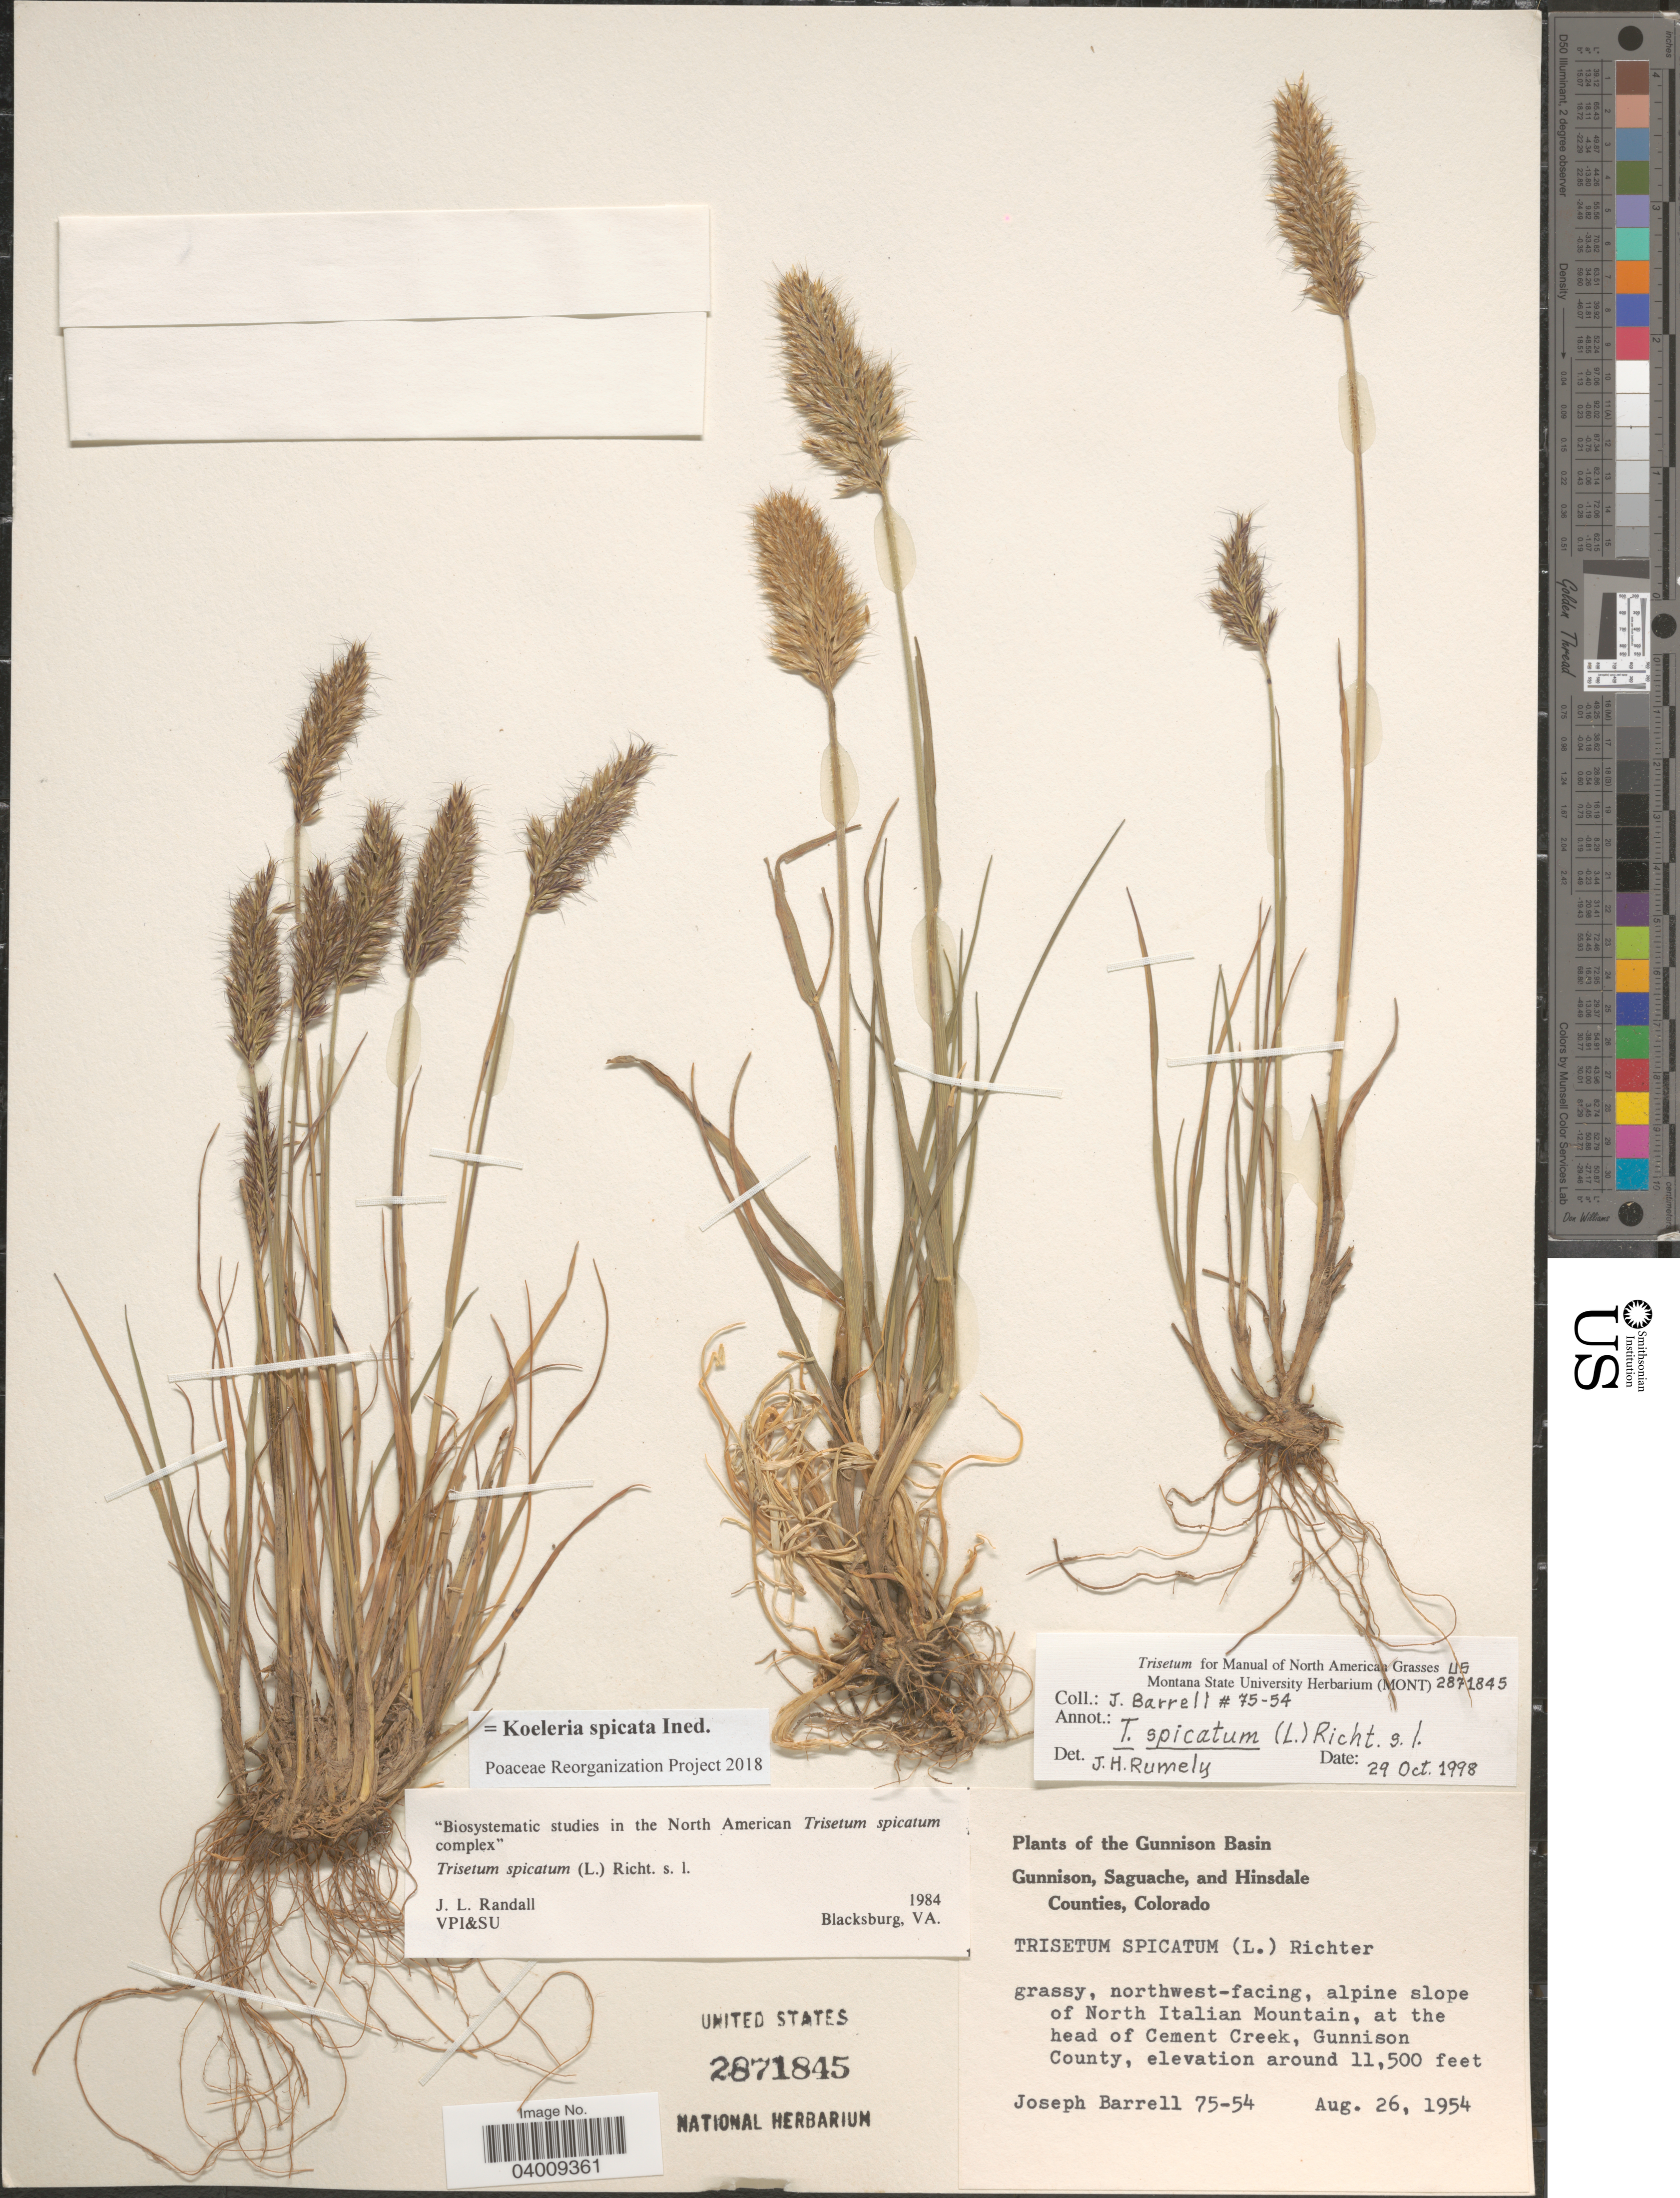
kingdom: Plantae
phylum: Tracheophyta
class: Liliopsida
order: Poales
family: Poaceae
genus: Koeleria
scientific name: Koeleria spicata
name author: (L.) Barberá et al.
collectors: J. Barrell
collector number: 75-54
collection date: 1954-08-26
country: United States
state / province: Colorado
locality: The Gunnison Basin. Northwest-facing, alpine slope of North Italian Mountain, at the head of Cement Creek, Gunnison County.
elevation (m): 3505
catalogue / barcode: US 2871845